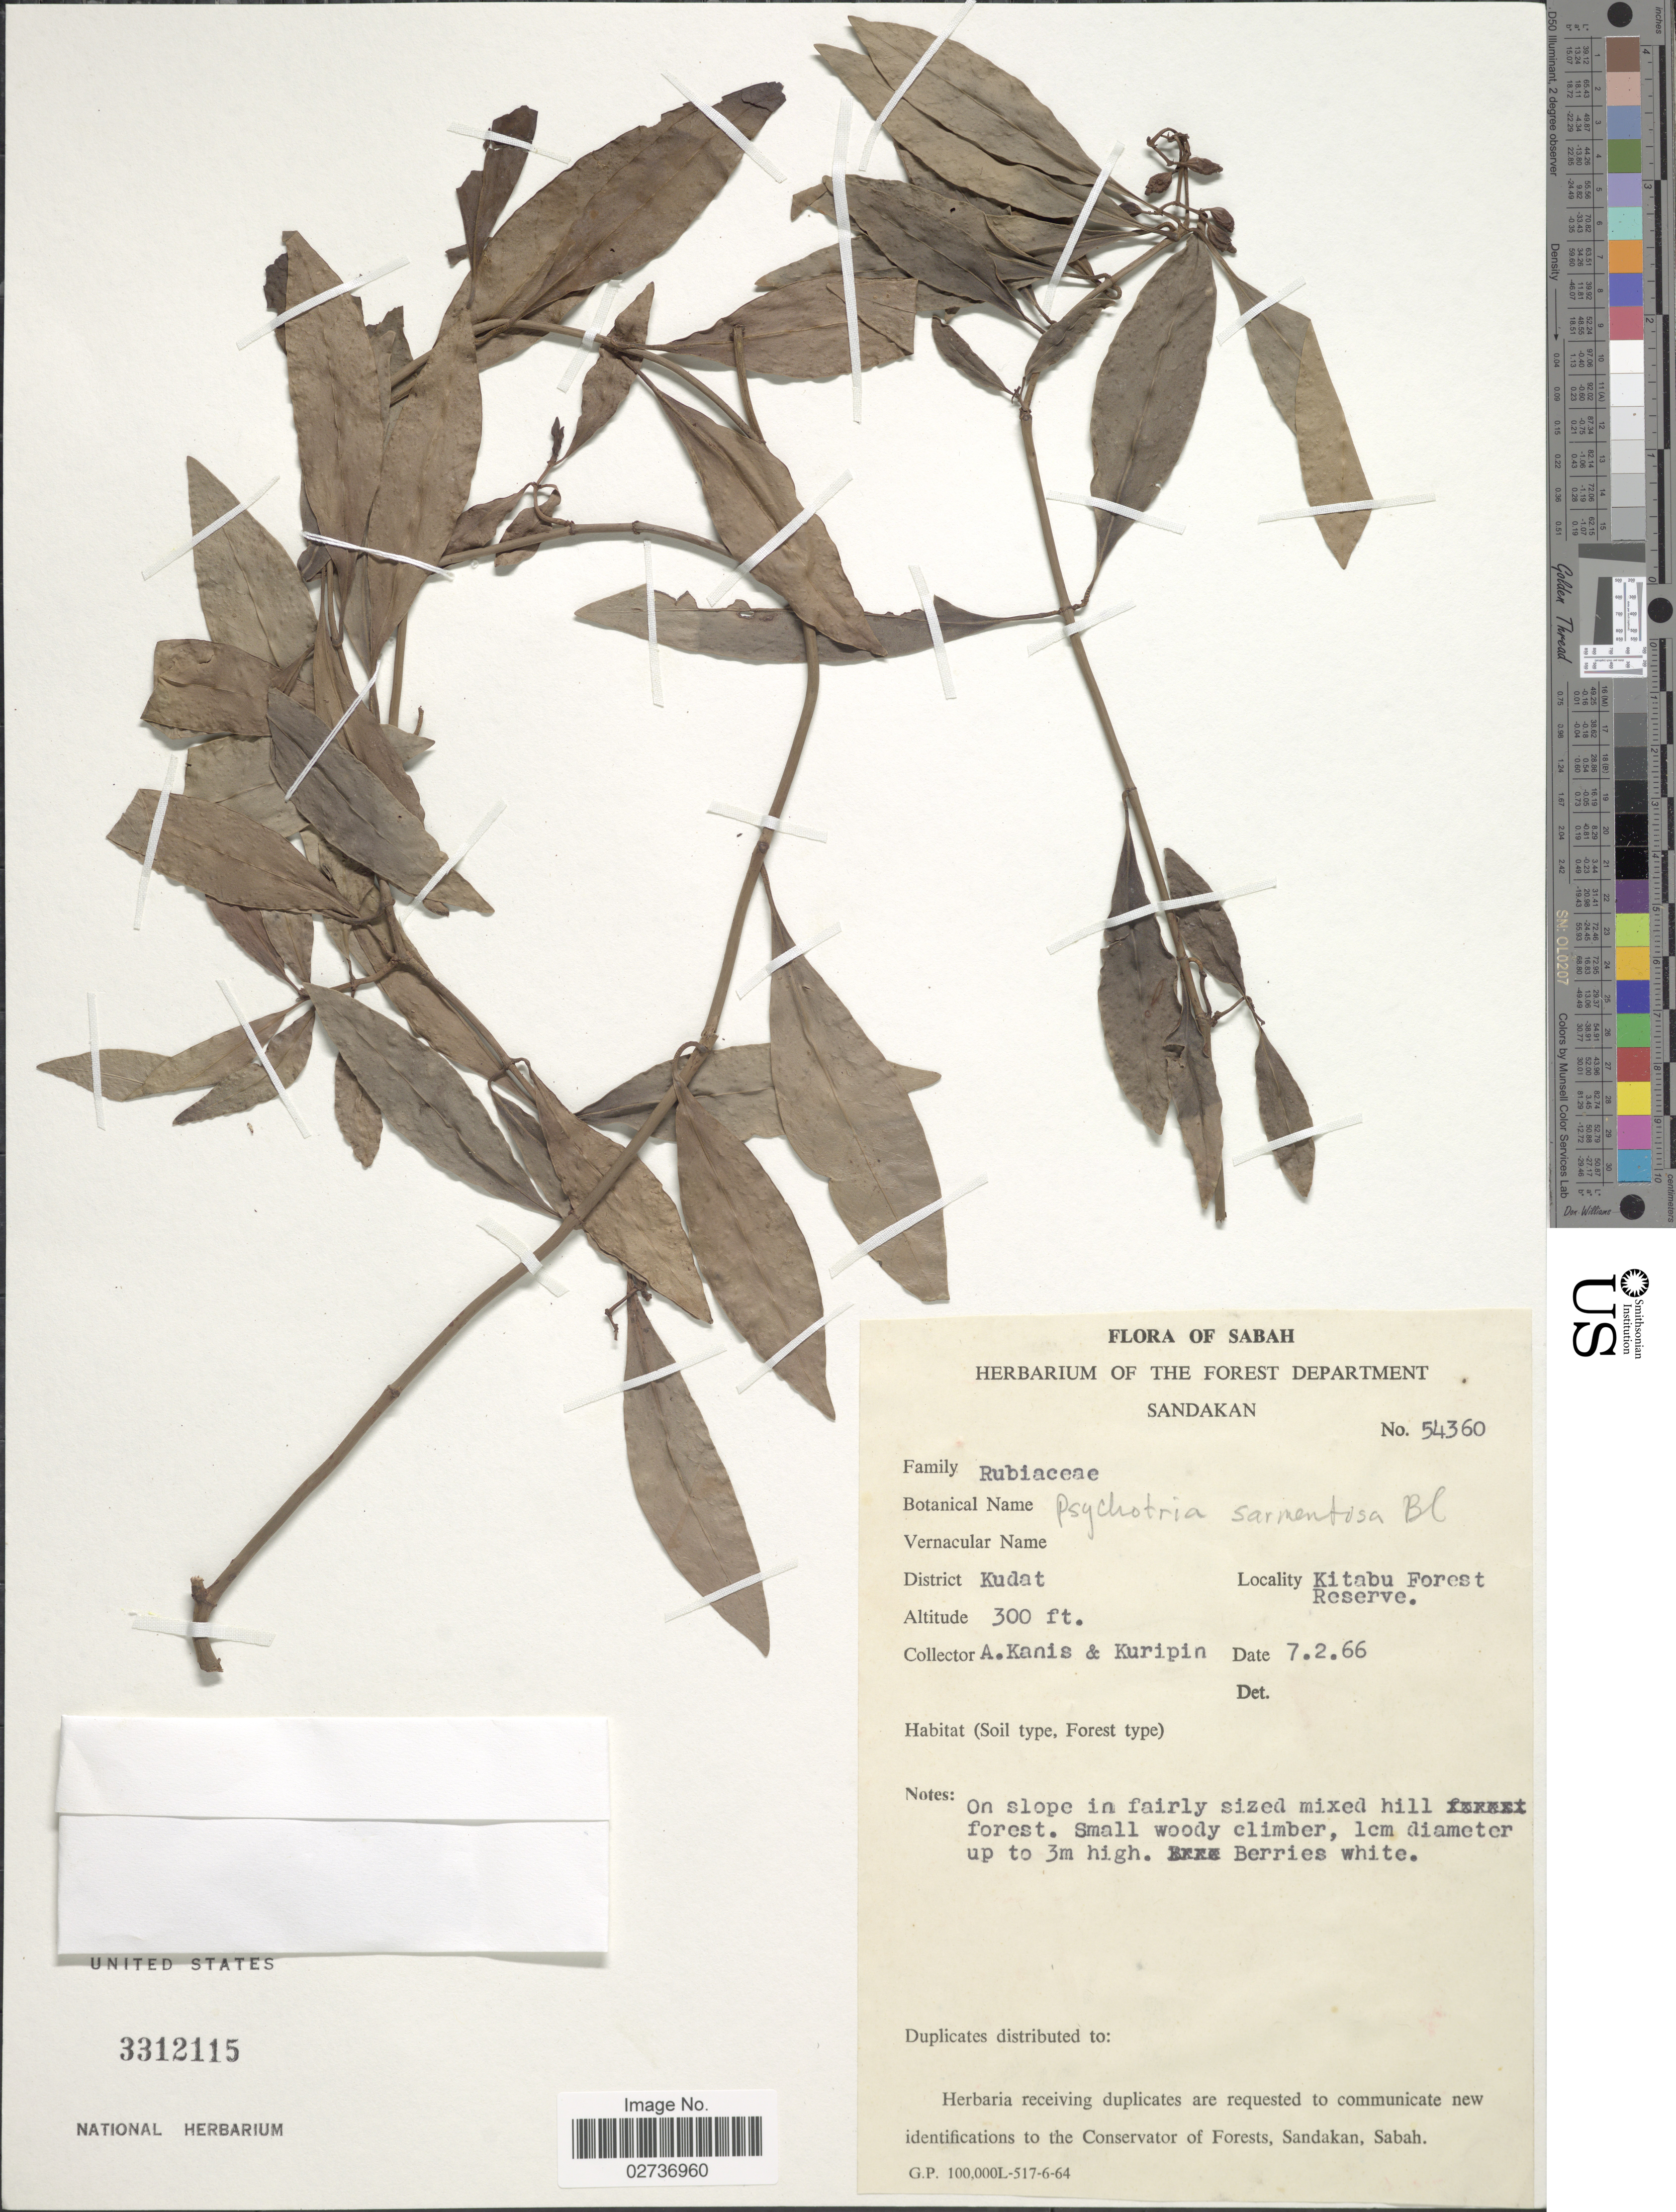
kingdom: Plantae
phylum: Tracheophyta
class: Magnoliopsida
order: Gentianales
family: Rubiaceae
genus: Psychotria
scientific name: Psychotria sarmentosa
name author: Blume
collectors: A. Kanis & Kuripin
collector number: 54360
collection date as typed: Transcribed d/m/y: 7/2/66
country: Malaysia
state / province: Sabah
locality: Kudat. Kitabu Forest Reserve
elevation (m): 91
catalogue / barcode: US 3312115